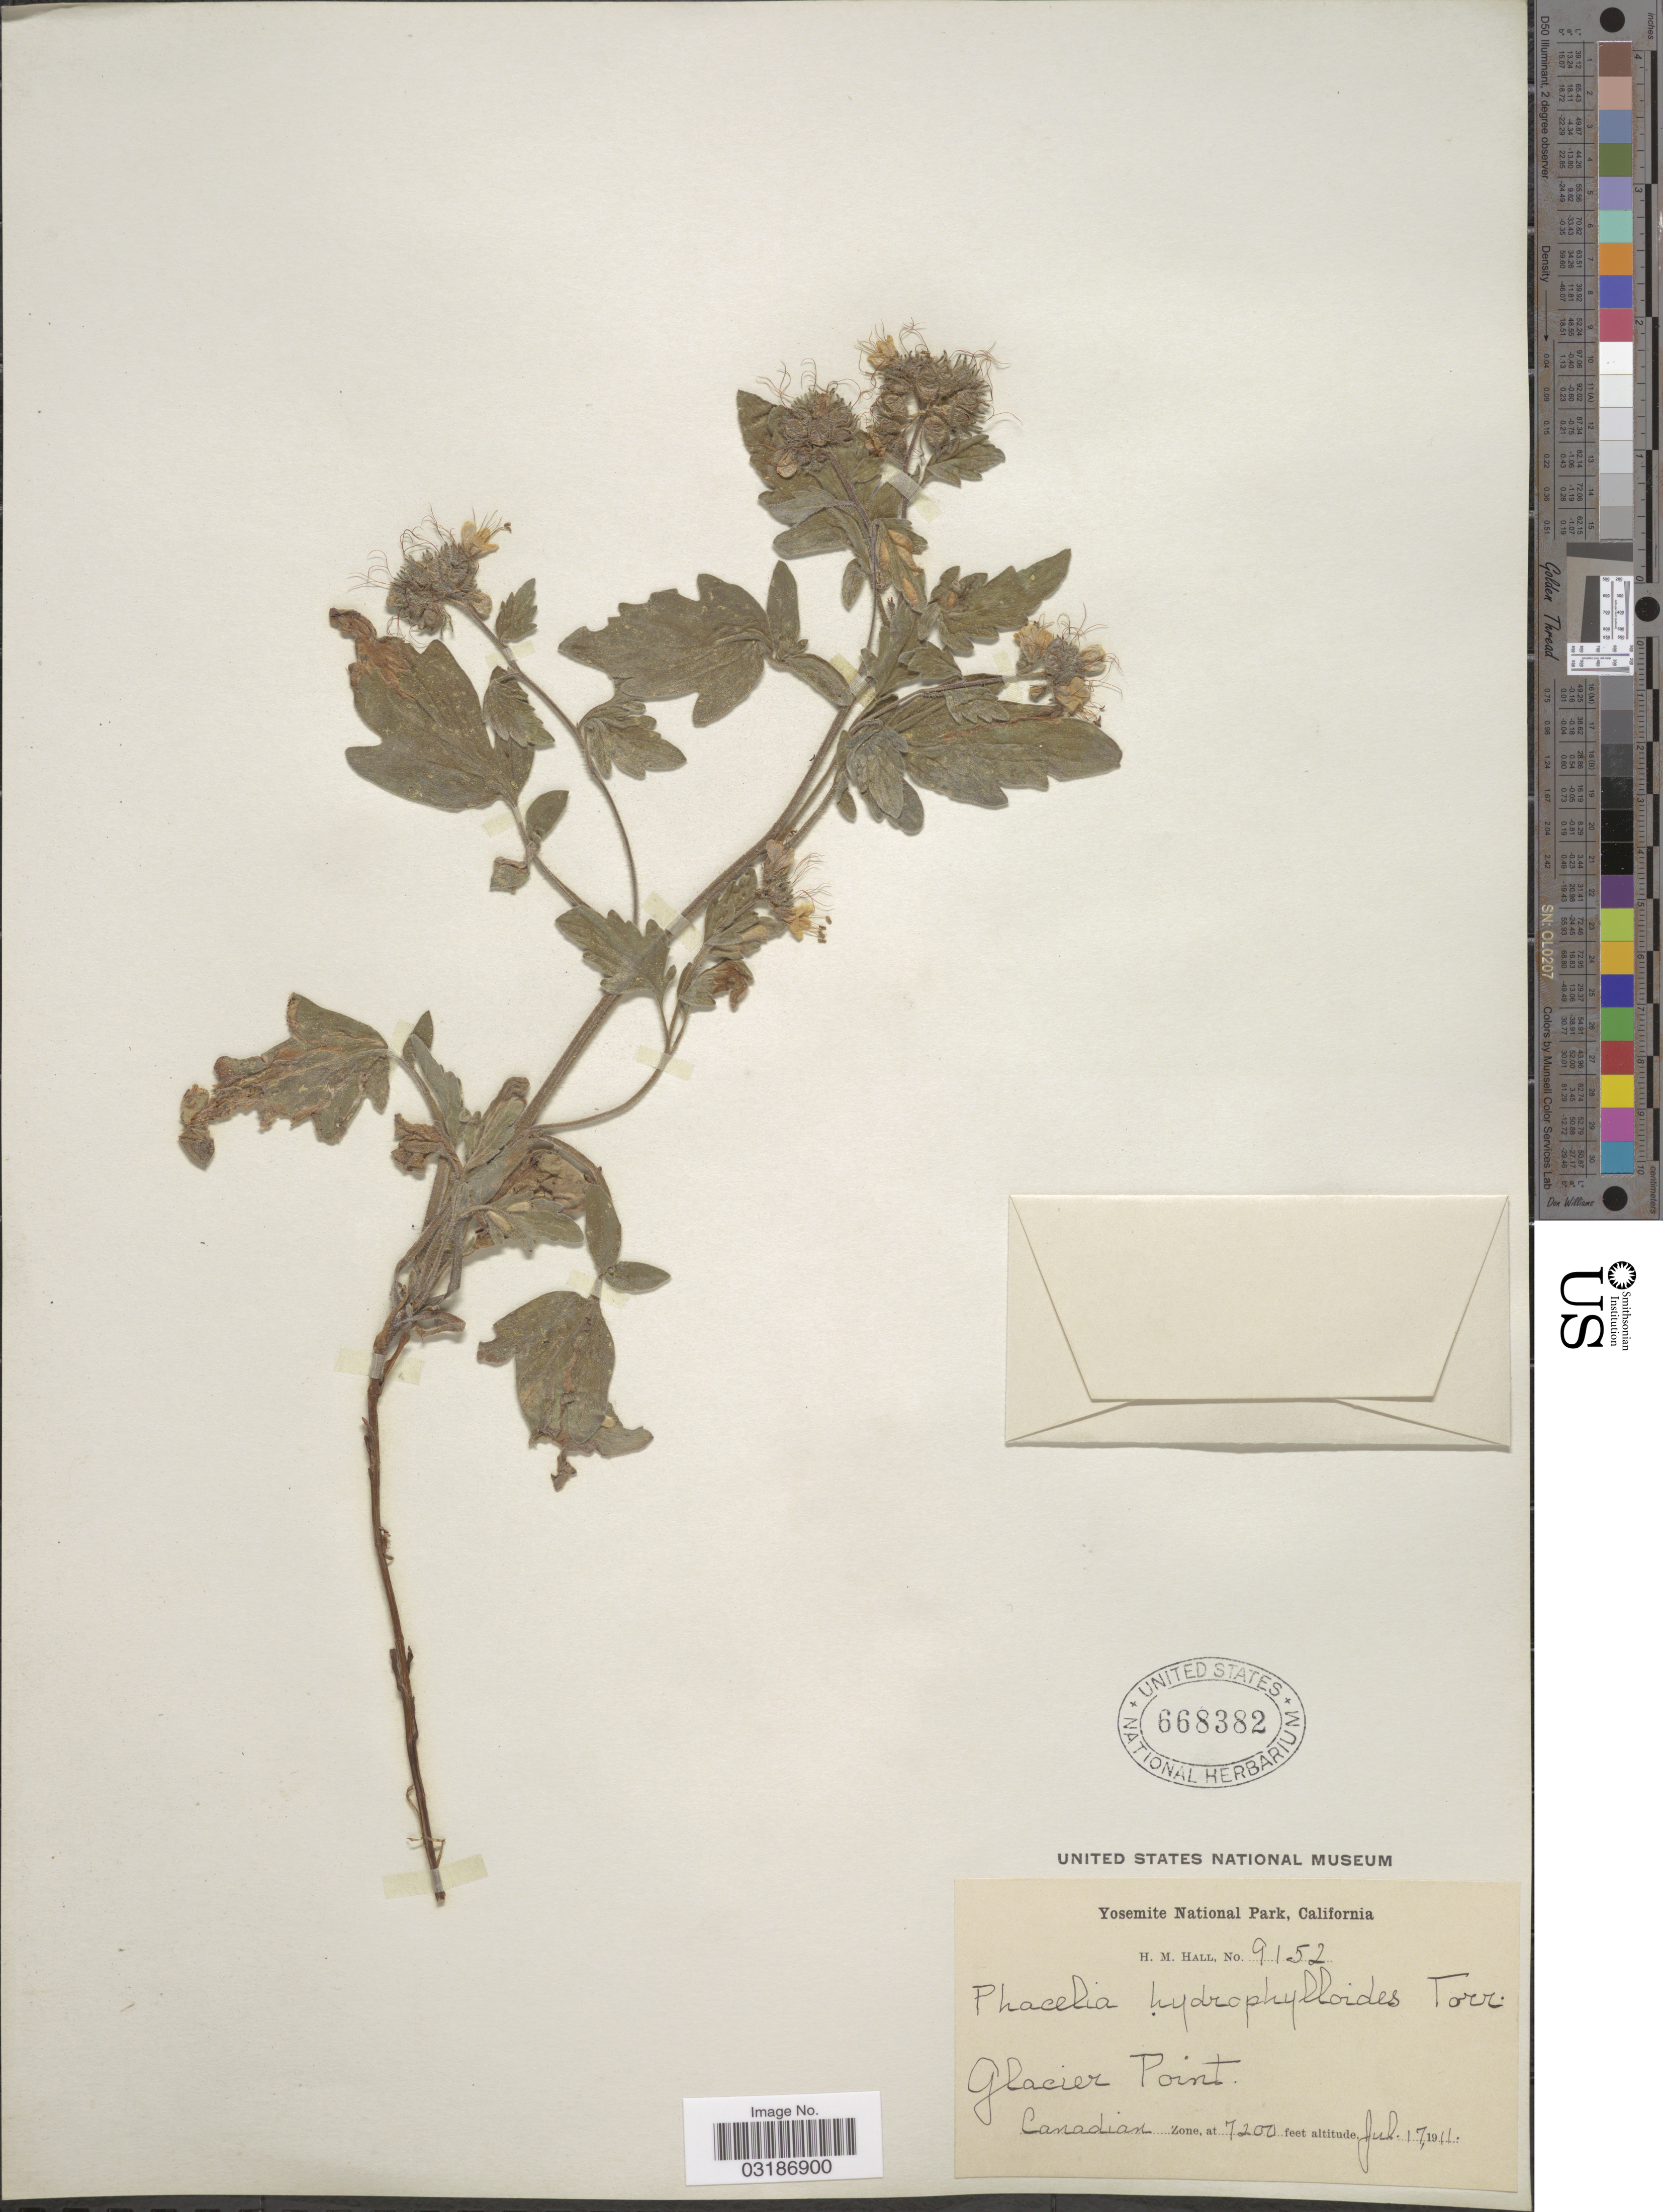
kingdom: Plantae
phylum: Tracheophyta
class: Magnoliopsida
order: Boraginales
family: Hydrophyllaceae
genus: Phacelia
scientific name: Phacelia hydrophylloides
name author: Torr. & A. Gray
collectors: H. M. Hall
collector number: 9152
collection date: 1911-07-17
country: United States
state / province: California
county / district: Mariposa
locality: Yosemite National Park. Glacier Point. Canadian Zone.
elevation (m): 2195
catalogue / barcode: US 668382